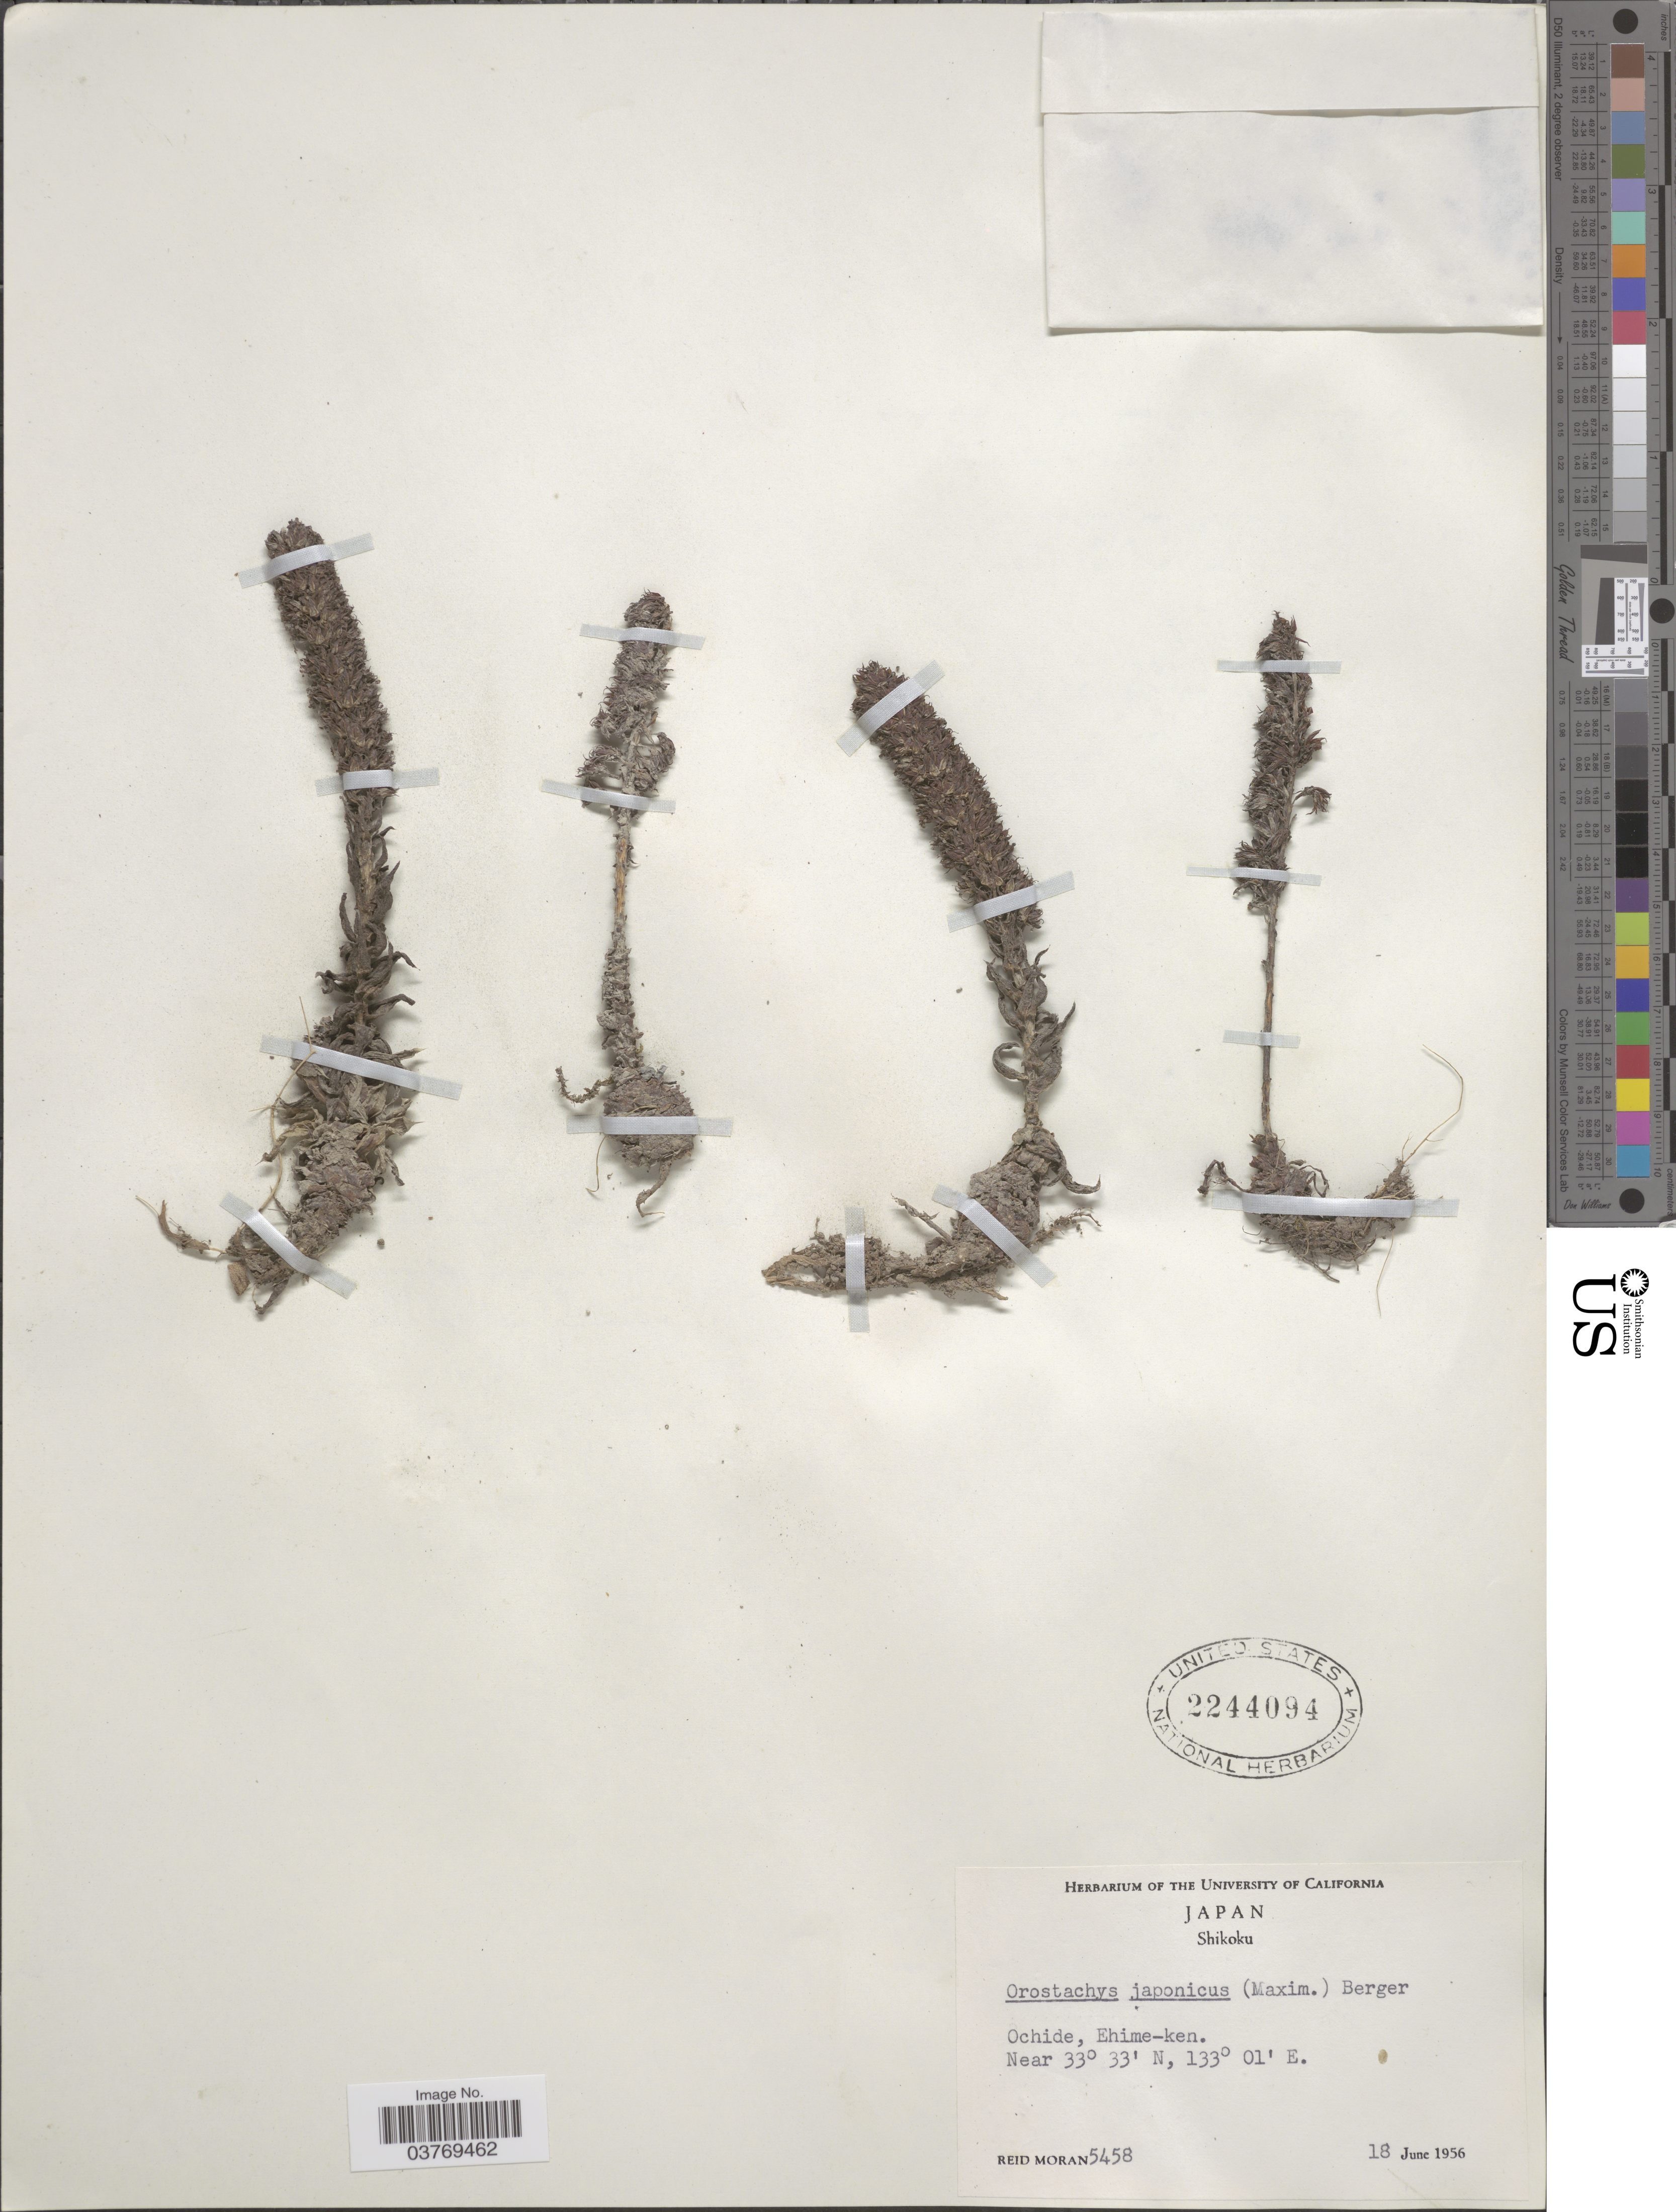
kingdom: Plantae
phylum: Tracheophyta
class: Magnoliopsida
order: Saxifragales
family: Crassulaceae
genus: Orostachys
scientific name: Orostachys japonica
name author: (Maxim.) A. Berger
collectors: R. V. Moran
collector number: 5458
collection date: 1956-06-18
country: Japan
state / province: Ehime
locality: Shikoku. Ochide, Ehime-ken.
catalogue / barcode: US 2244094